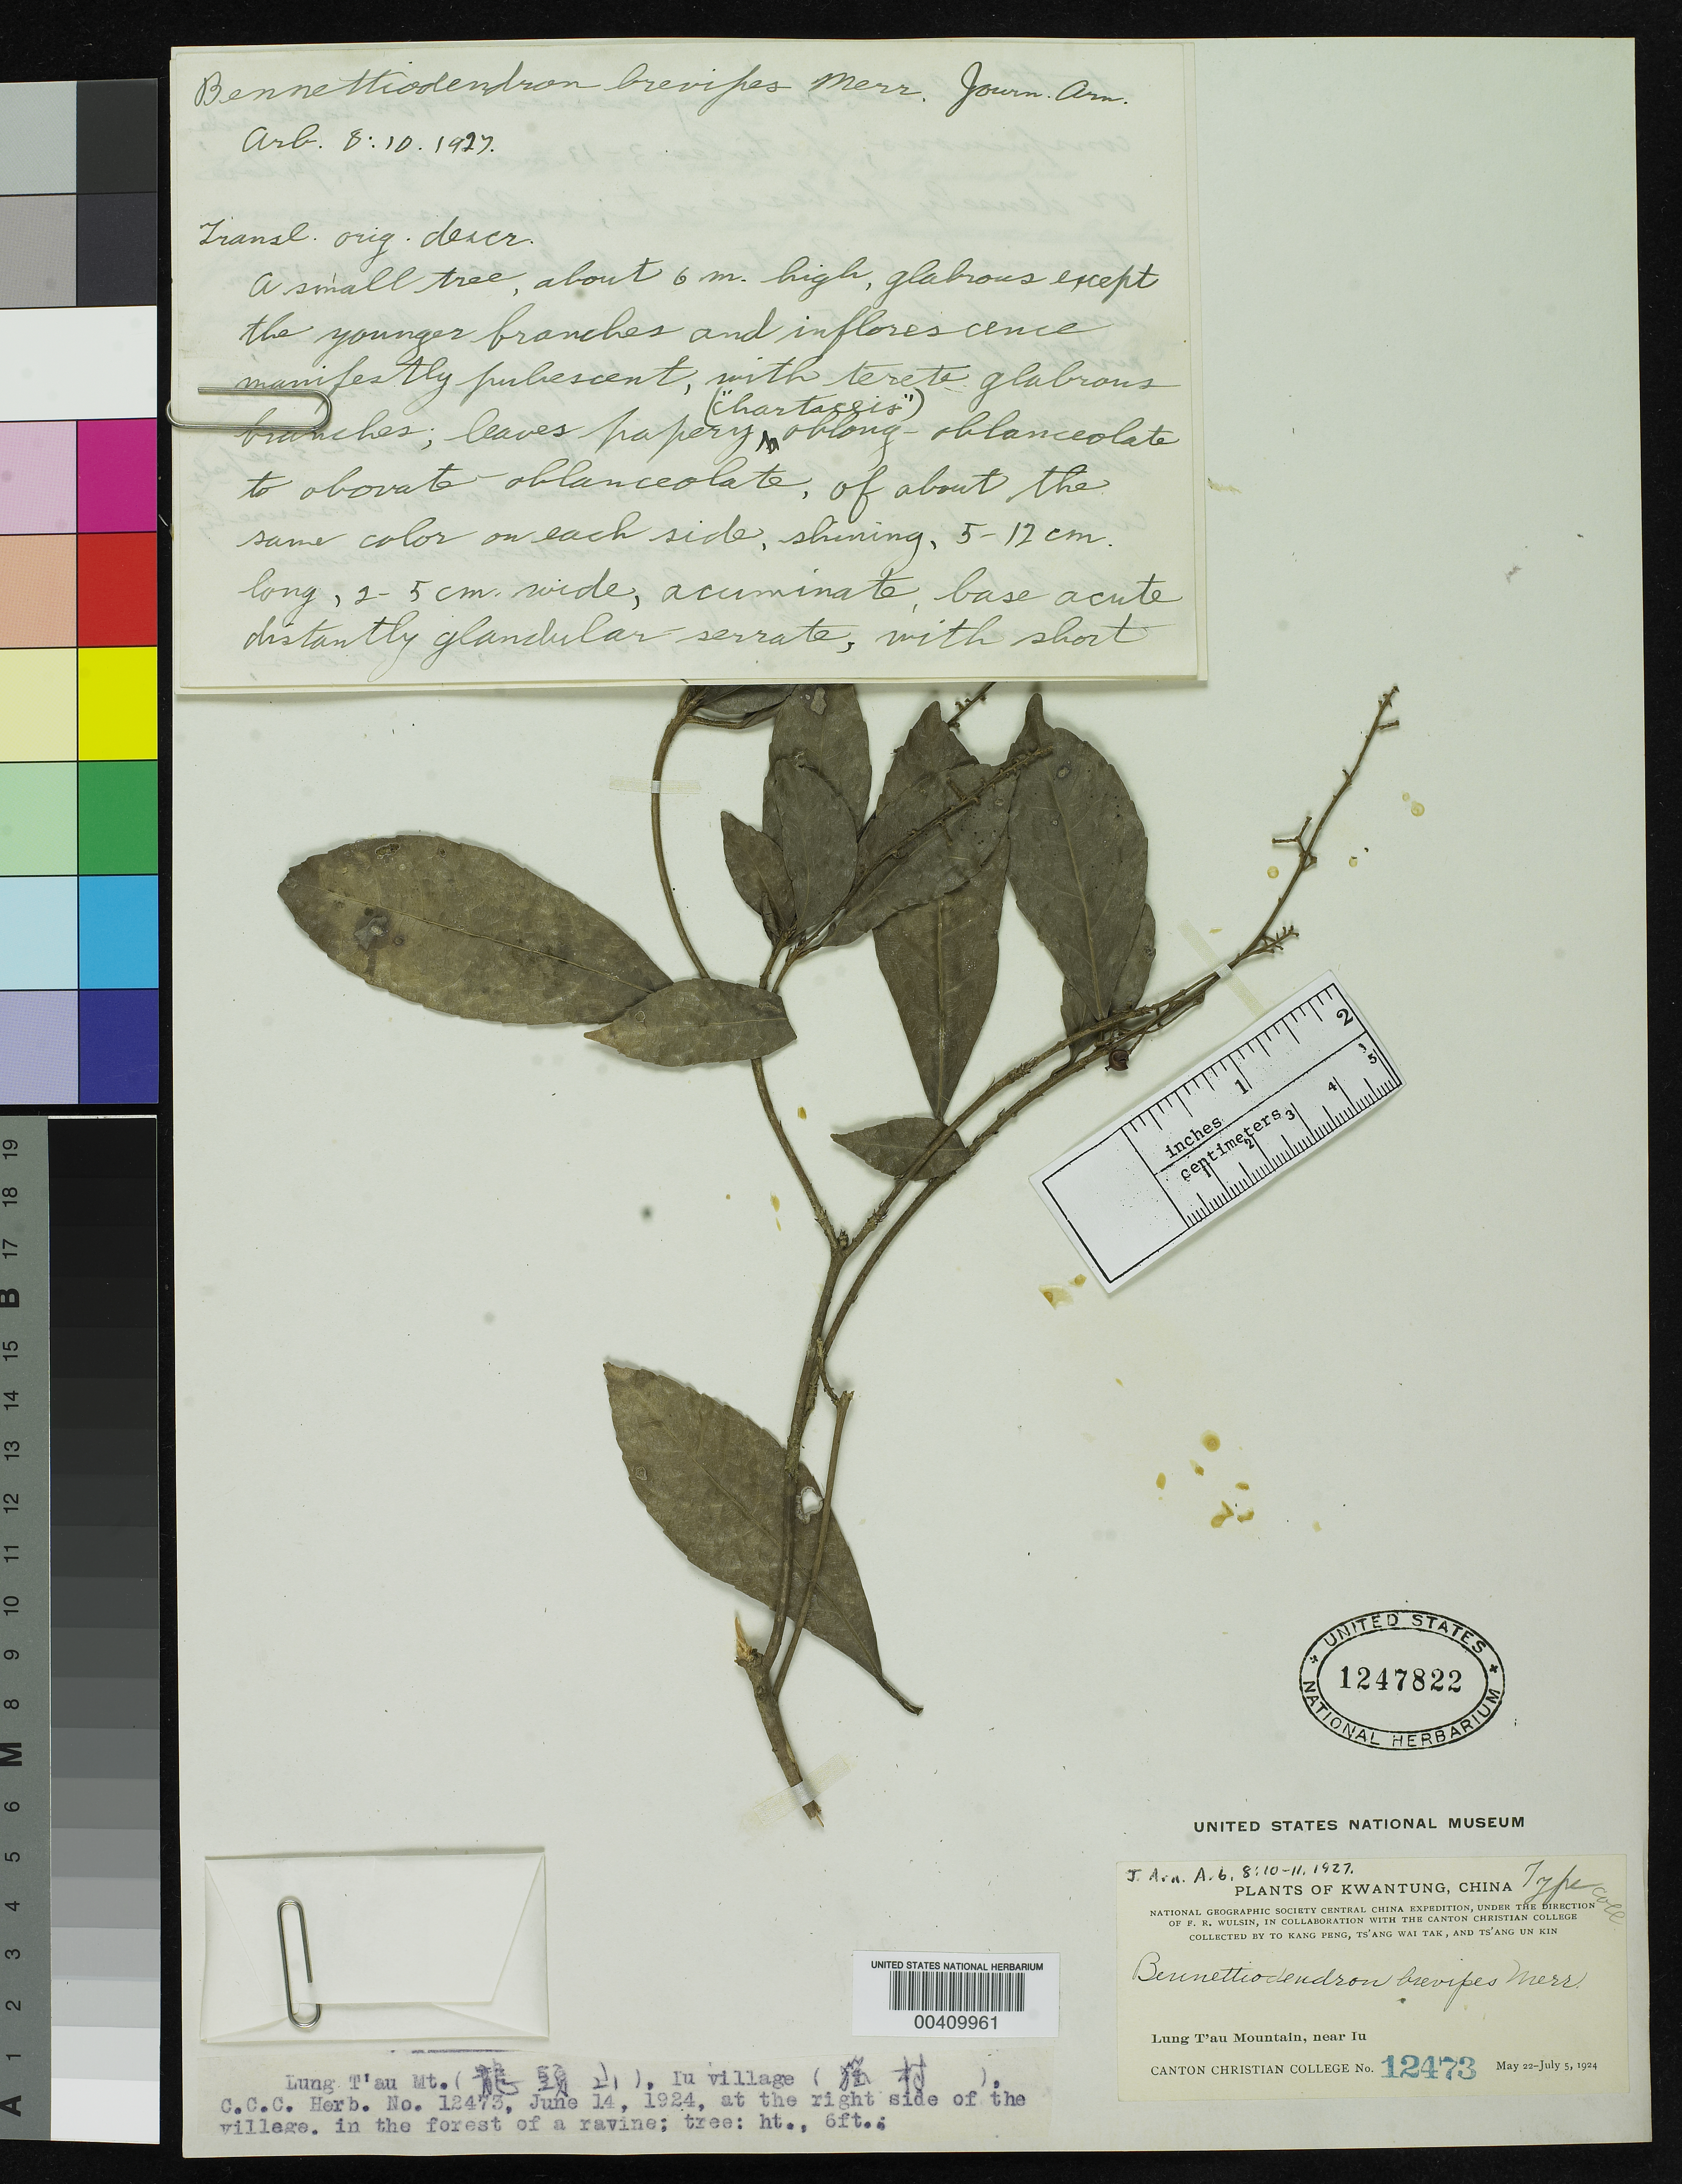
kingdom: Plantae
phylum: Tracheophyta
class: Magnoliopsida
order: Malpighiales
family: Salicaceae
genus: Bennettiodendron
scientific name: Bennettiodendron brevipes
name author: Merr.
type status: Holotype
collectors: Kang Peng To, W. T. Tsang & U. K. Tsang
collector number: C.C.C. 12473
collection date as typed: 22 May 1924 to 05 Jul 1924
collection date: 1924-05-22/1924-07-05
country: China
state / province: Guangdong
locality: Lung T'au Mountain, near Iu.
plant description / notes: Introduction (p. 3) indicates holotypes at US: "The study set of these collections is deposited in the Herbarium of the University of California, but the actual types of those species based on the Wulsin Expedition collections are in the United States National Herbarium."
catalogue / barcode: US 1247822